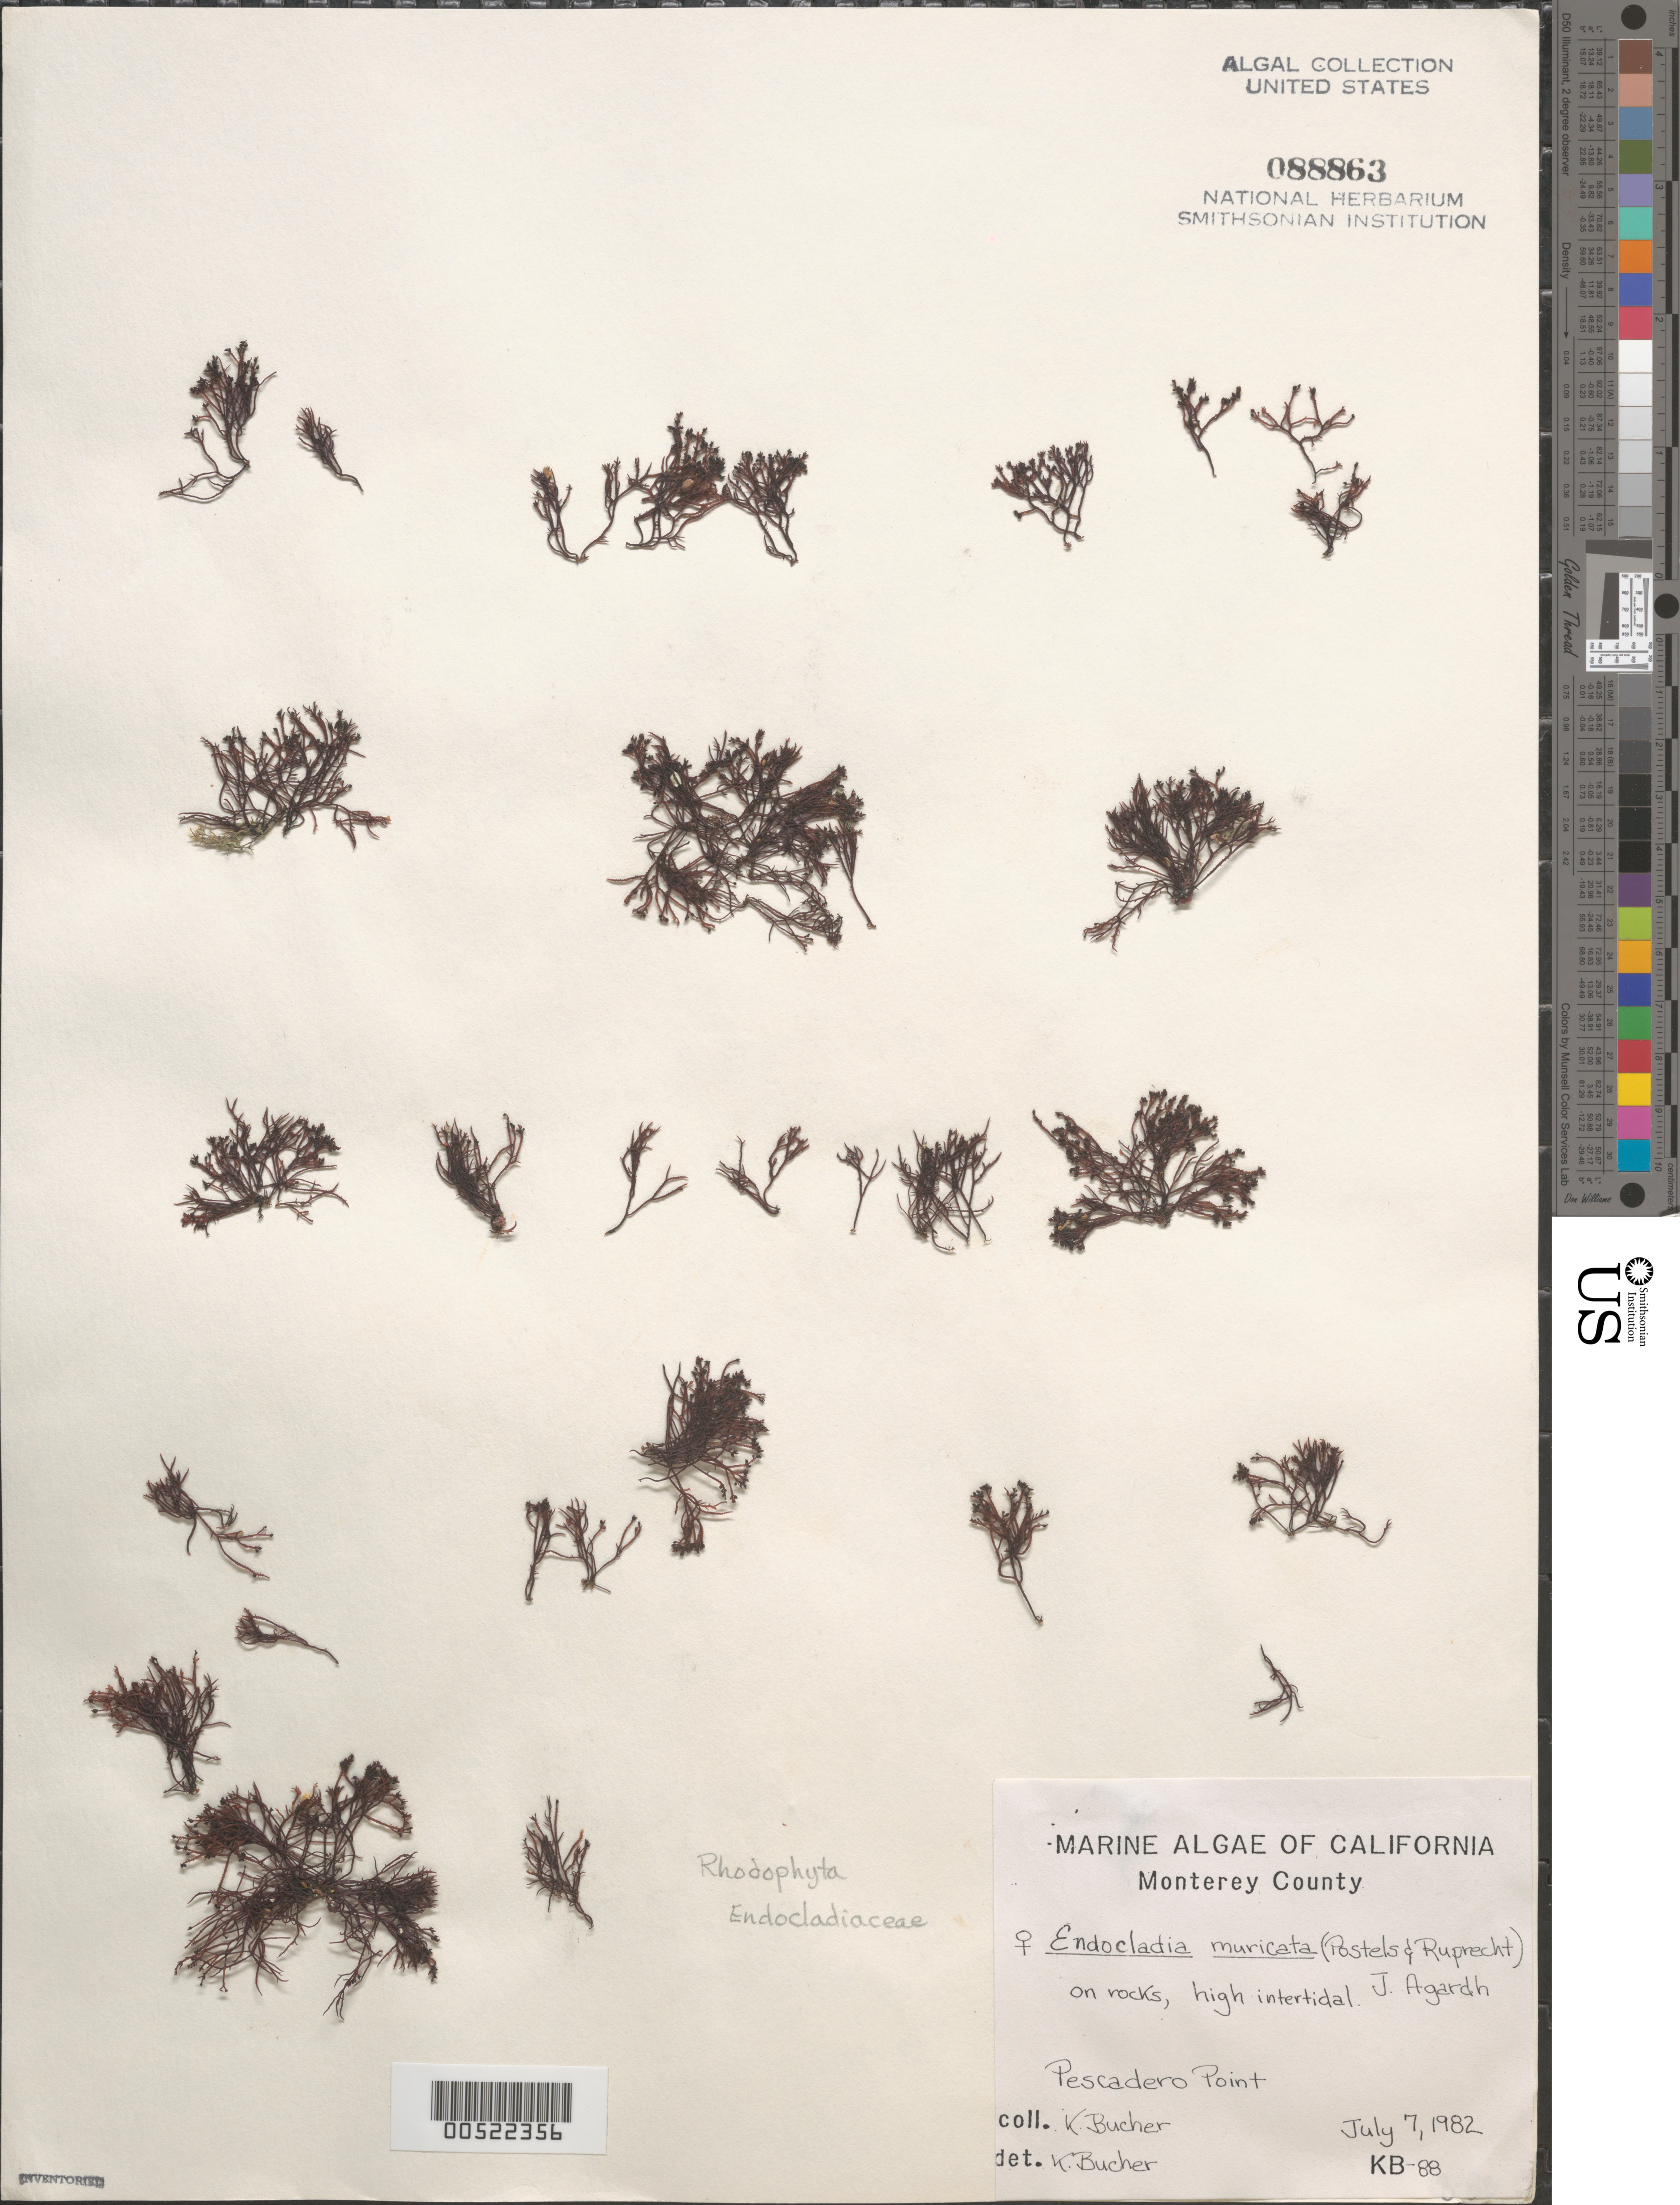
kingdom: Plantae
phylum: Rhodophyta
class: Florideophyceae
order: Gigartinales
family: Endocladiaceae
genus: Endocladia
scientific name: Endocladia muricata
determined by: Bucher, Katina E.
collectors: K. E. Bucher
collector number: KB-88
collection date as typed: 07 Jul 1982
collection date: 1982-07-07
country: United States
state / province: California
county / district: Monterey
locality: Pescadero Point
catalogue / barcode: US 88863